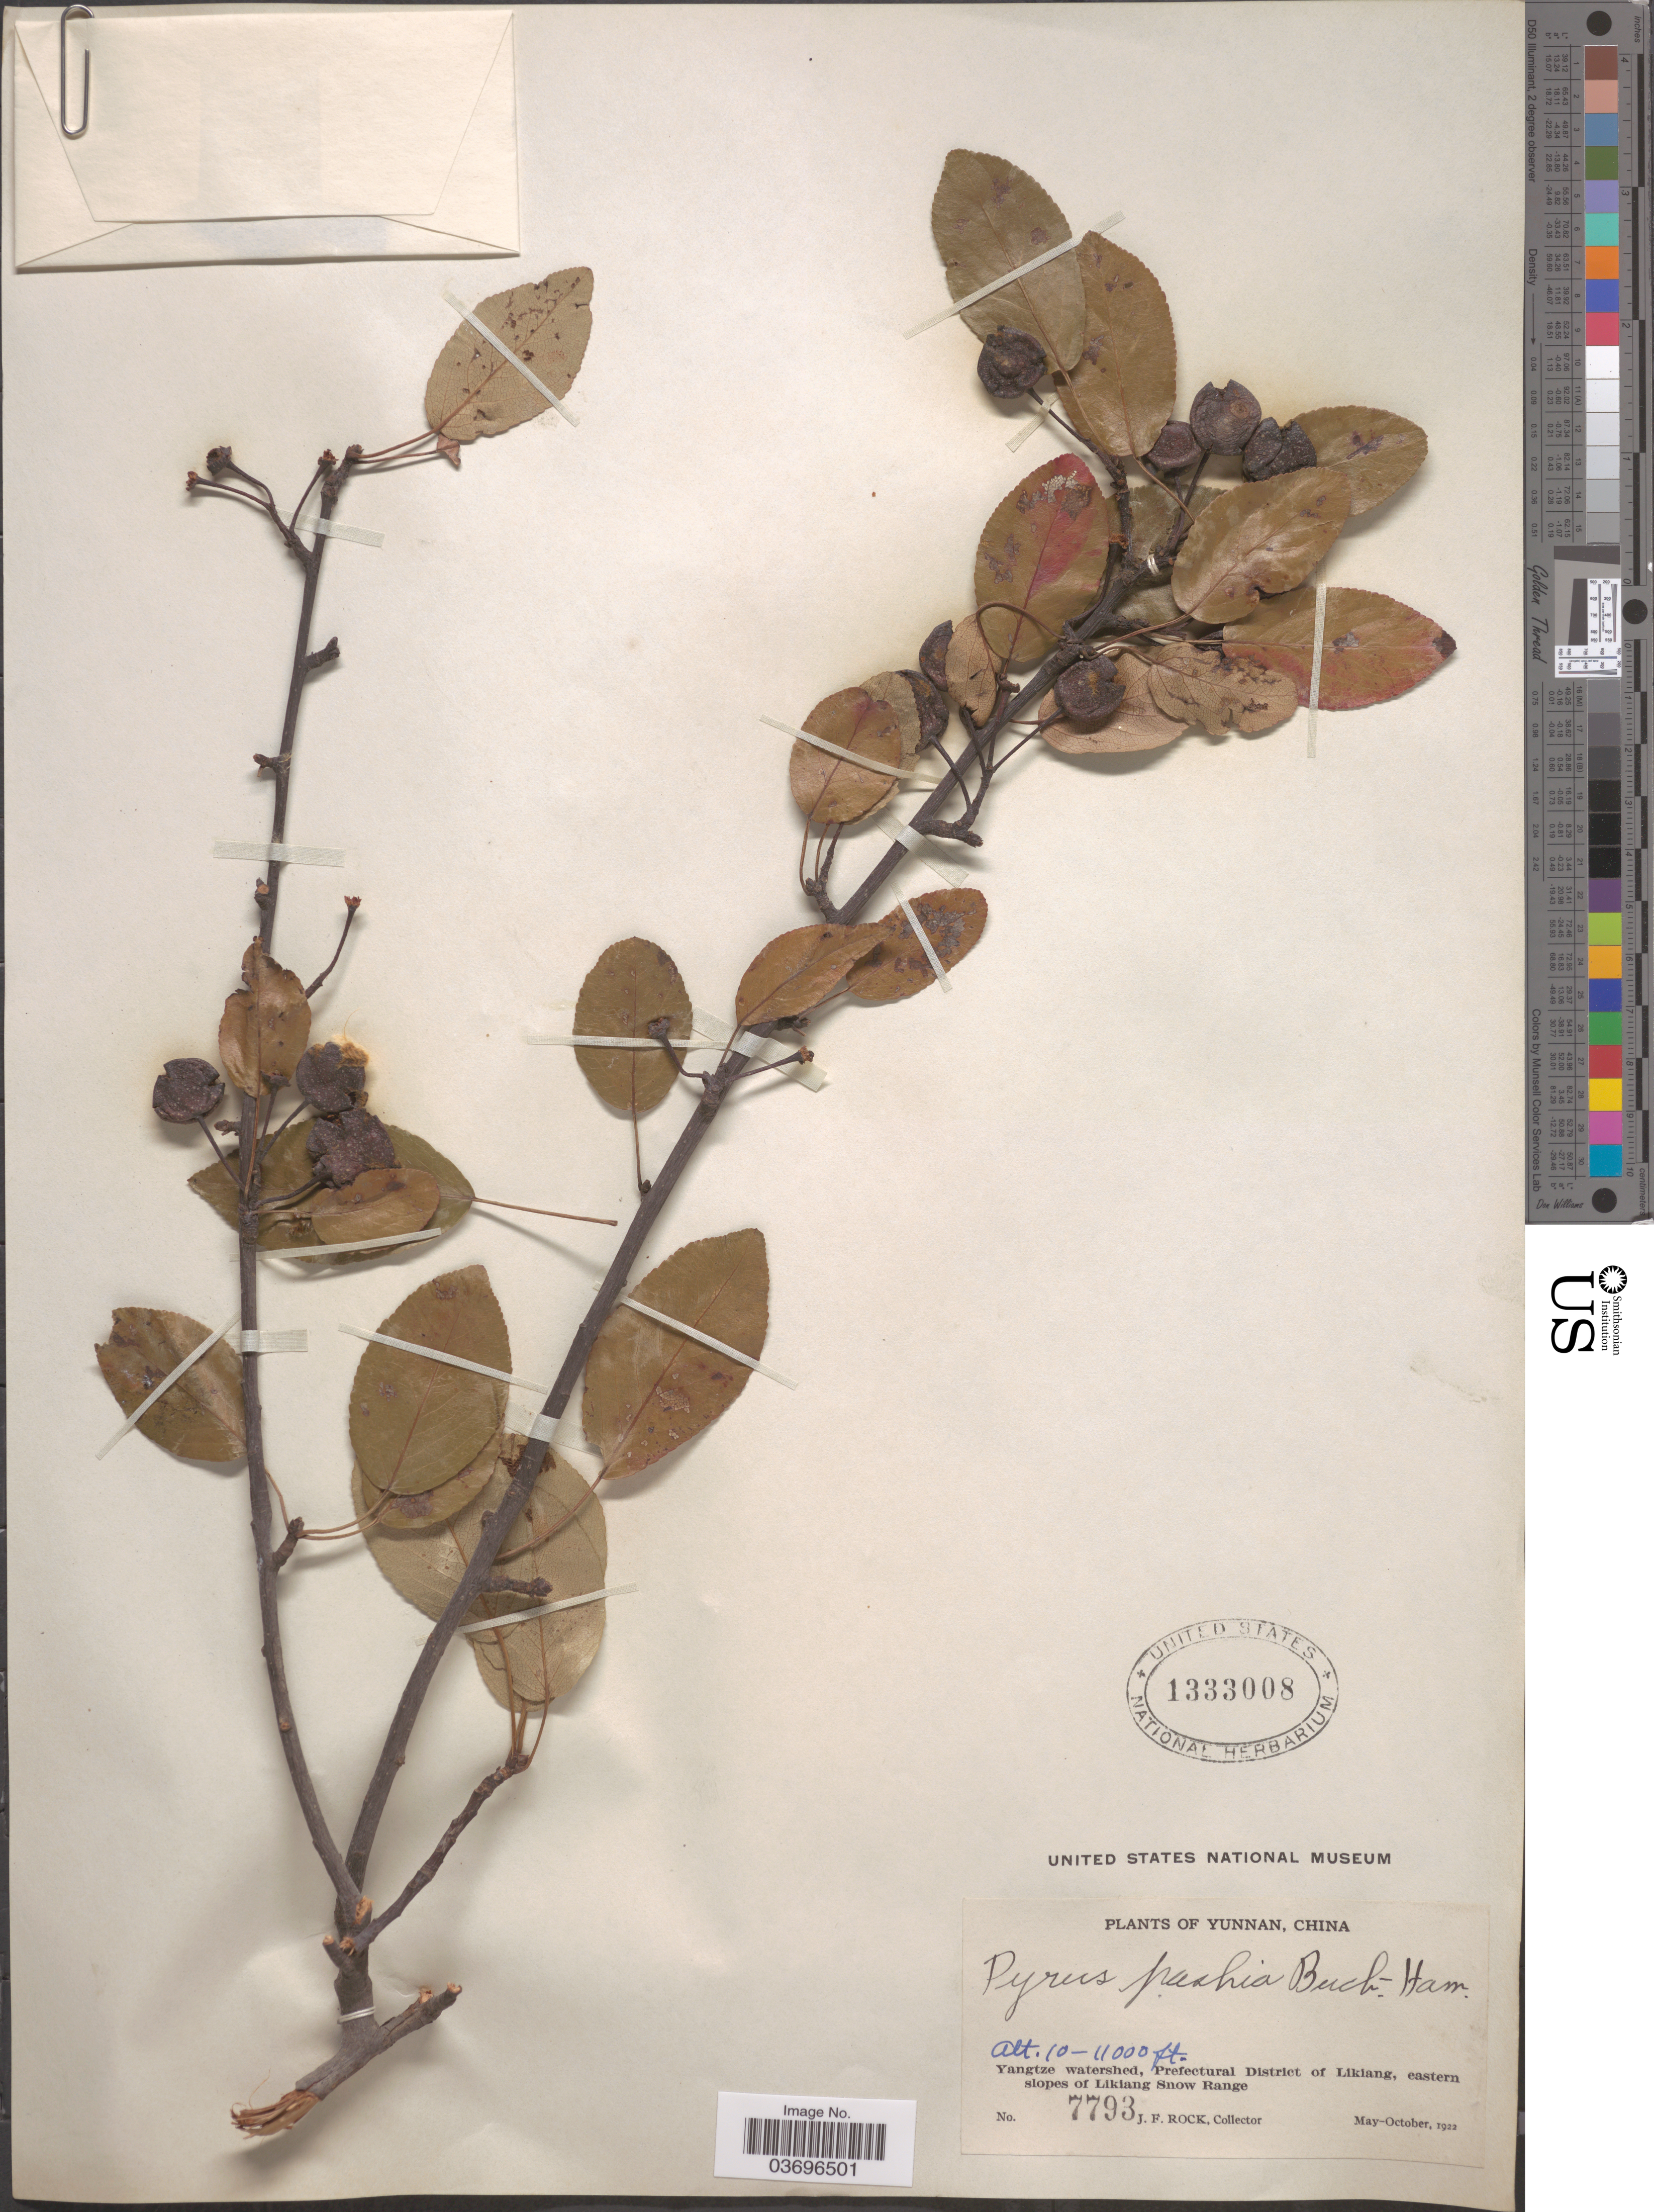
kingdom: Plantae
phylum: Tracheophyta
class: Magnoliopsida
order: Rosales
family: Rosaceae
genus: Pyrus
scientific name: Pyrus pashia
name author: Buch.-Ham. ex D. Don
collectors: J. Rock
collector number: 7793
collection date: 1922-05/1922-10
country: China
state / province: Yunnan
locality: Yangtze watershed, Prefectural District of Likiang, eastern slopes of Likiang Snow Range.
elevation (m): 3048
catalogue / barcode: US 1333008